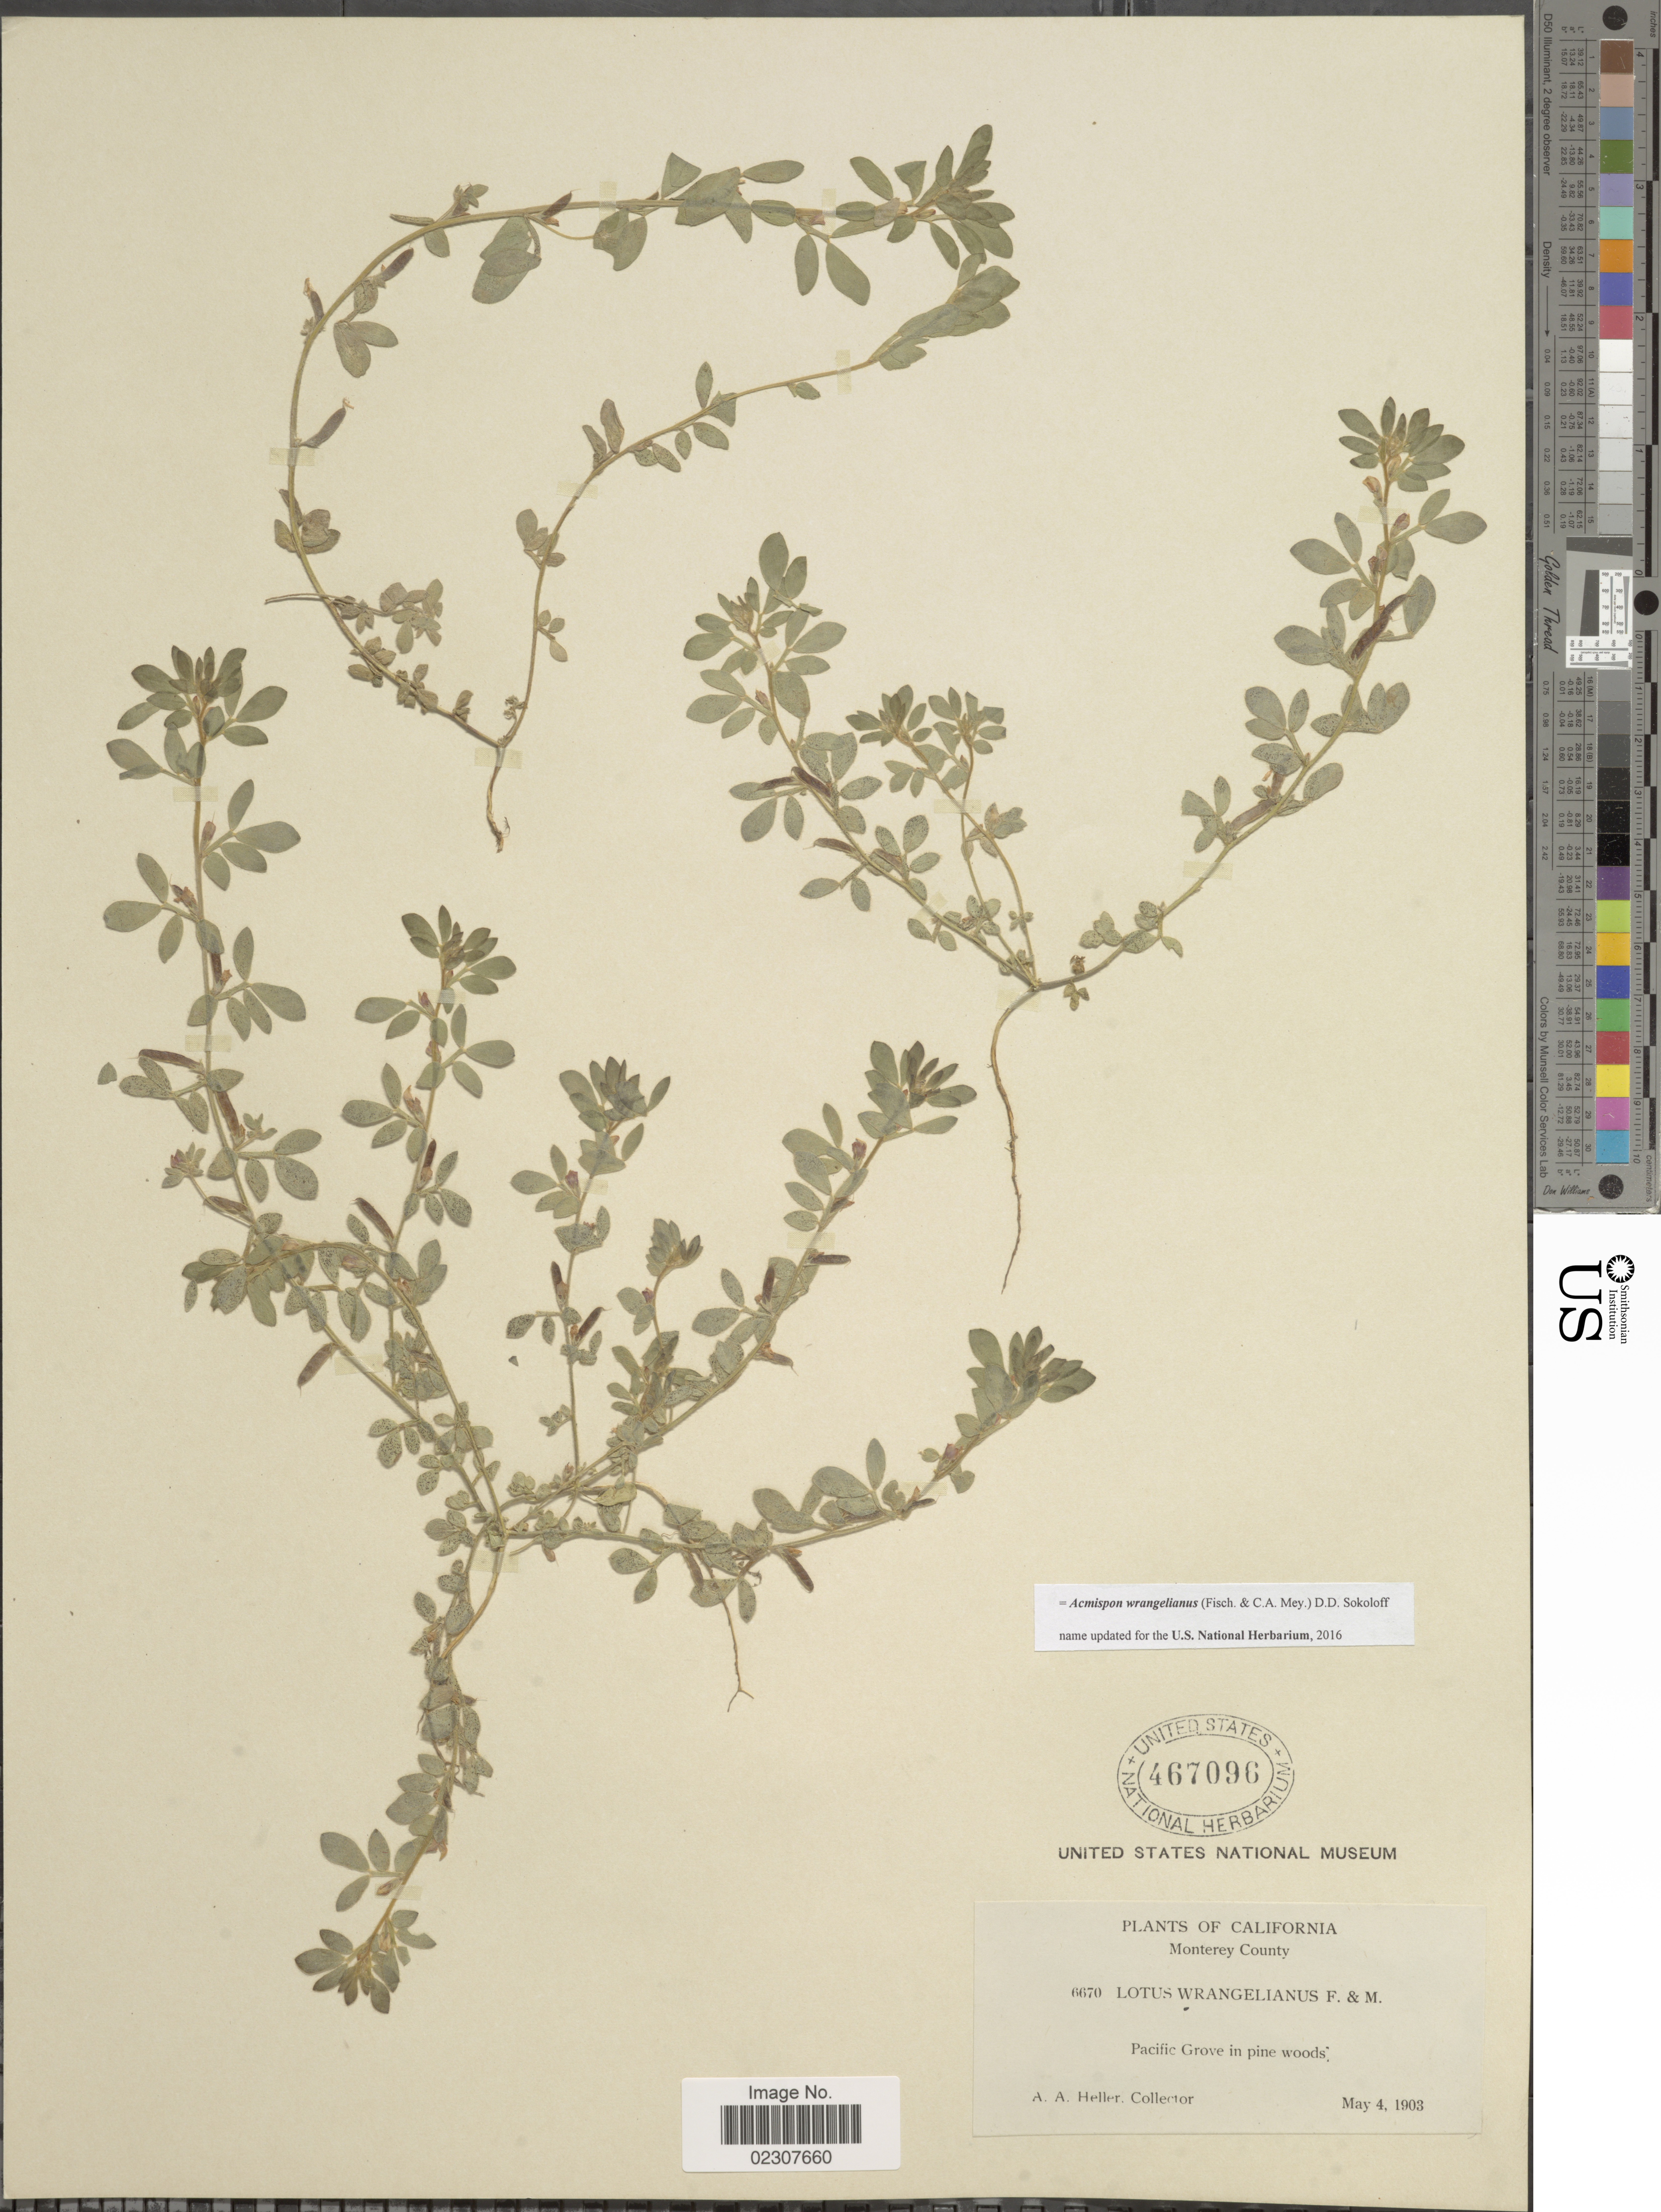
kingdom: Plantae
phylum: Tracheophyta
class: Magnoliopsida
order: Fabales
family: Fabaceae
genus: Acmispon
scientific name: Acmispon wrangelianus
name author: (Fisch. & C.A. Mey.) D.D. Sokoloff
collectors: A. A. Heller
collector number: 6670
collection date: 1903-05-04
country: United States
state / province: California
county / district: Monterey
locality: Monterey County, Pacific Grove in pine woods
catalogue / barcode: US 467096